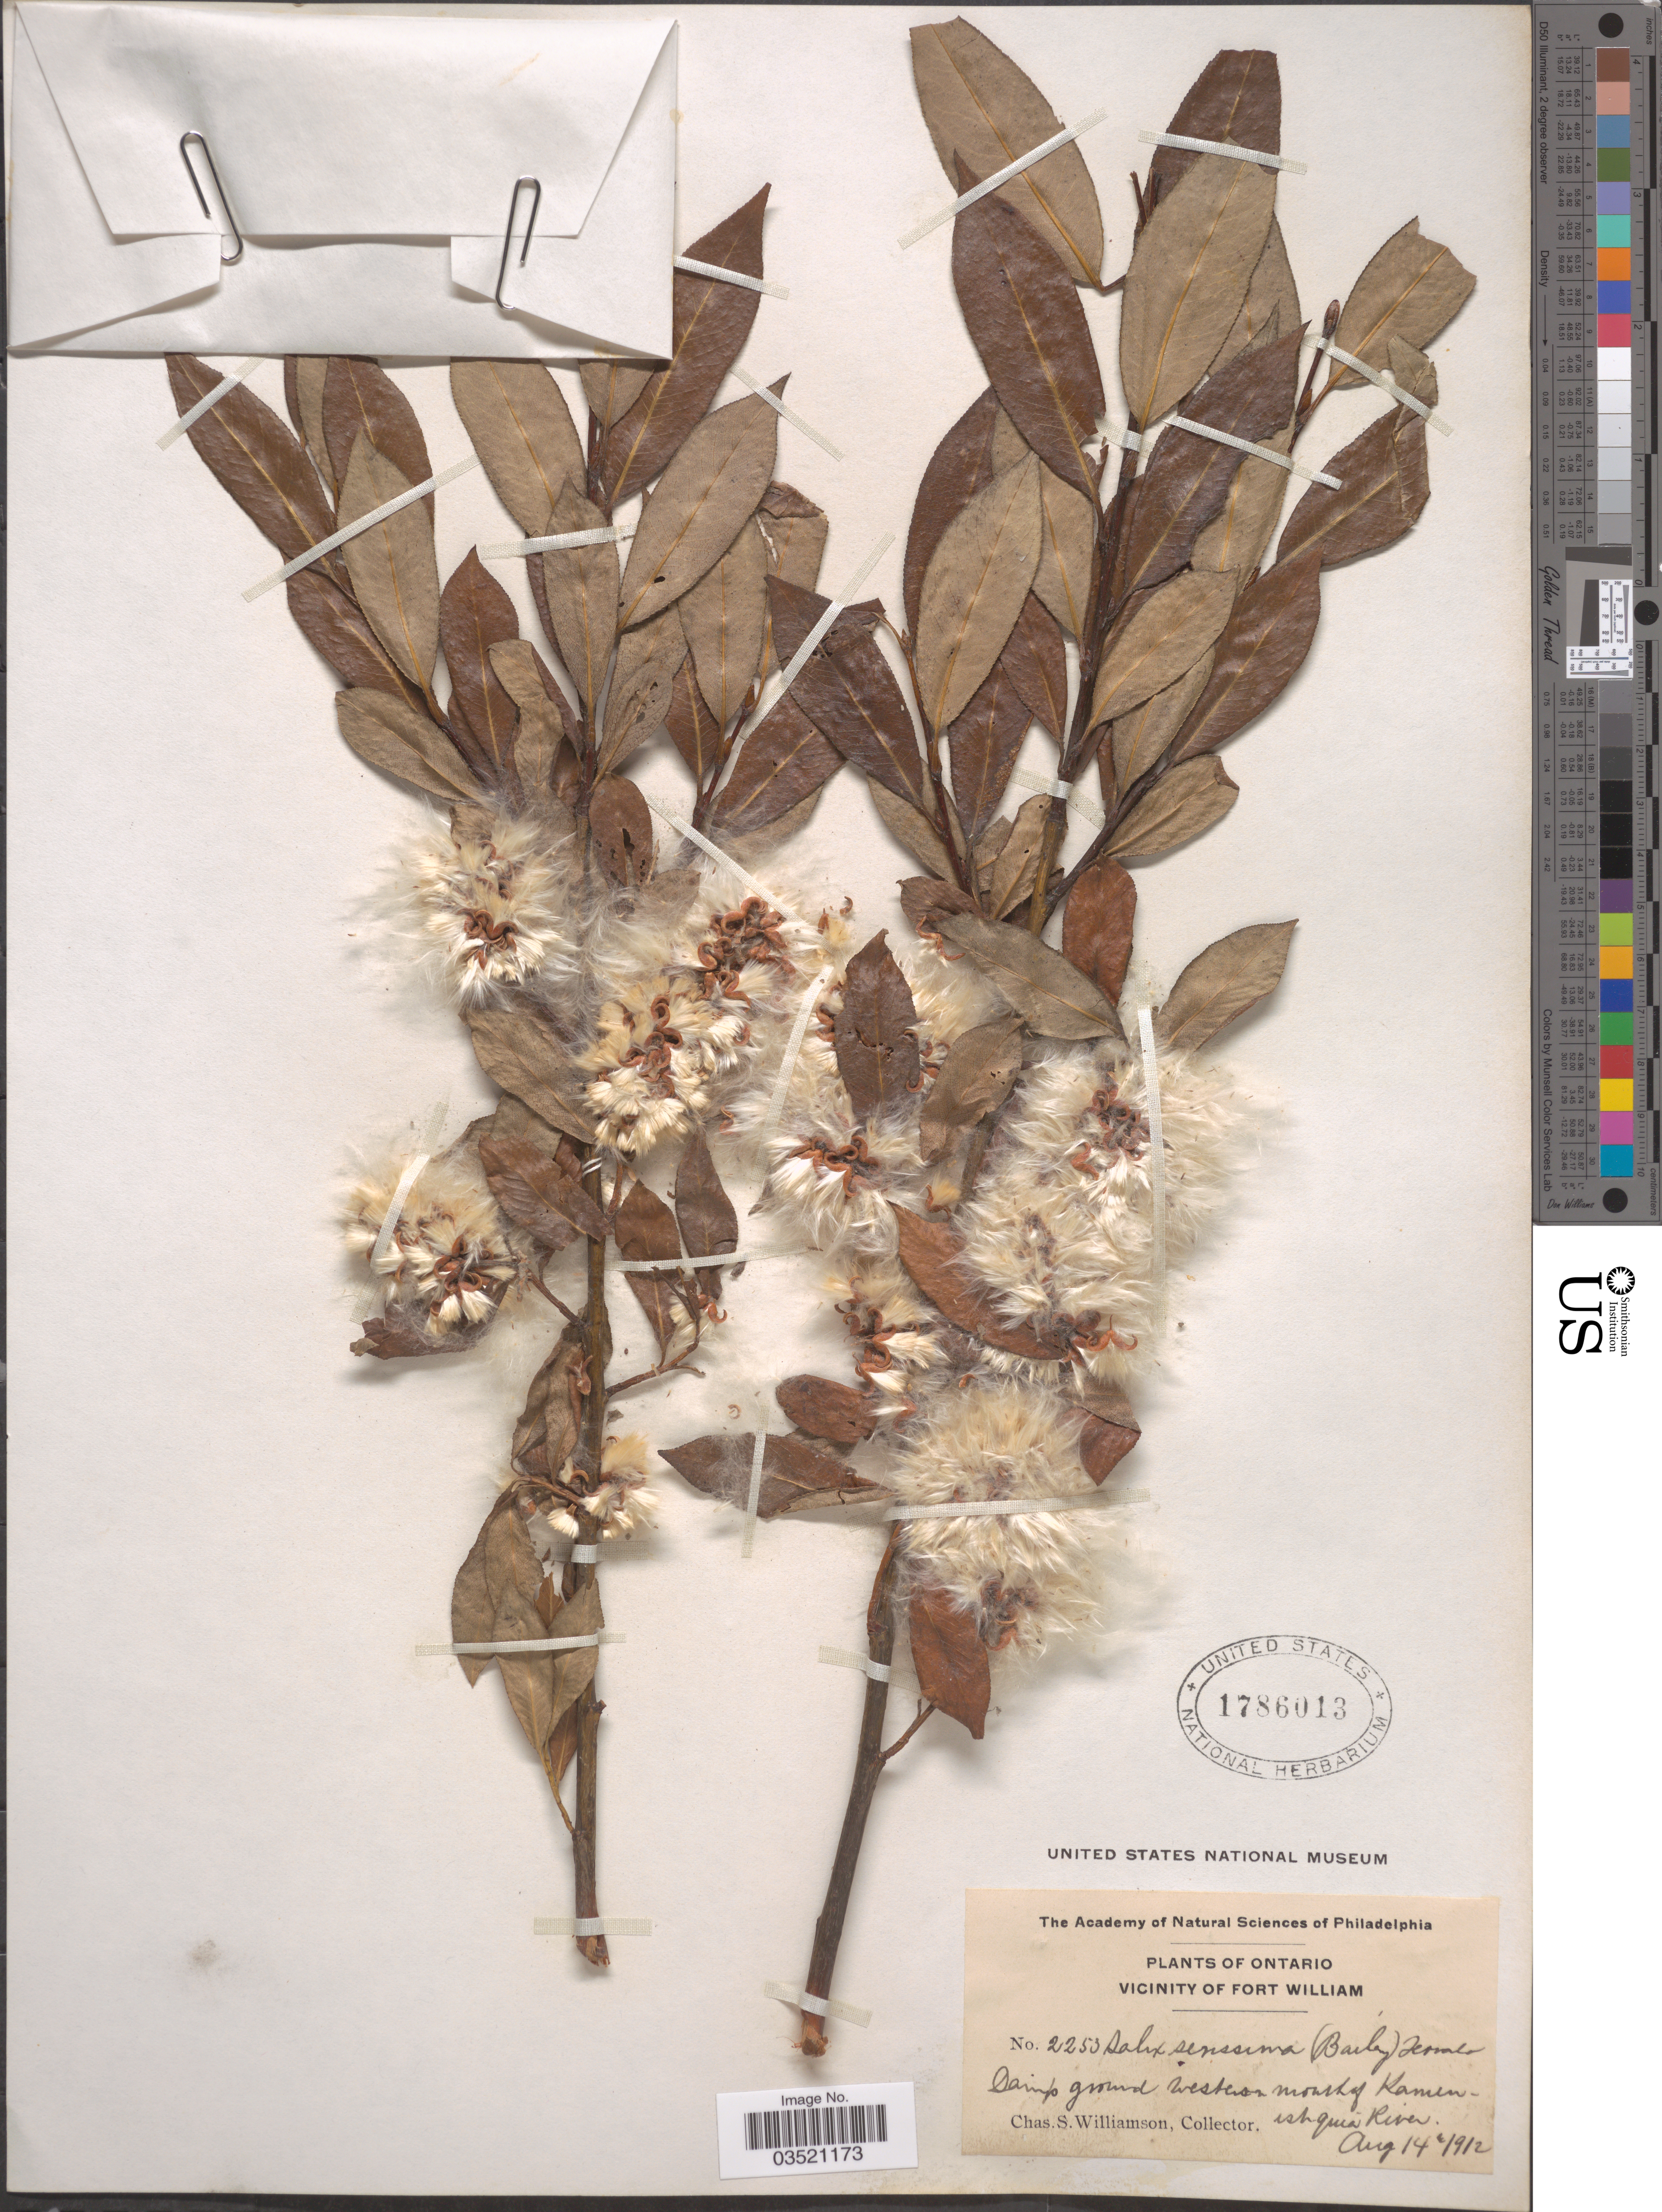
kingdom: Plantae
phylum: Tracheophyta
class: Magnoliopsida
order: Malpighiales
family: Salicaceae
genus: Salix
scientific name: Salix serissima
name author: (L.H. Bailey) Fernald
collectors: C. Williamson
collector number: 2253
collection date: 1912-08-14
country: Canada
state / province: Ontario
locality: Vicinity of Fort William. Damp ground Western mouth of Kaministiquia River.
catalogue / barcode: US 1786013